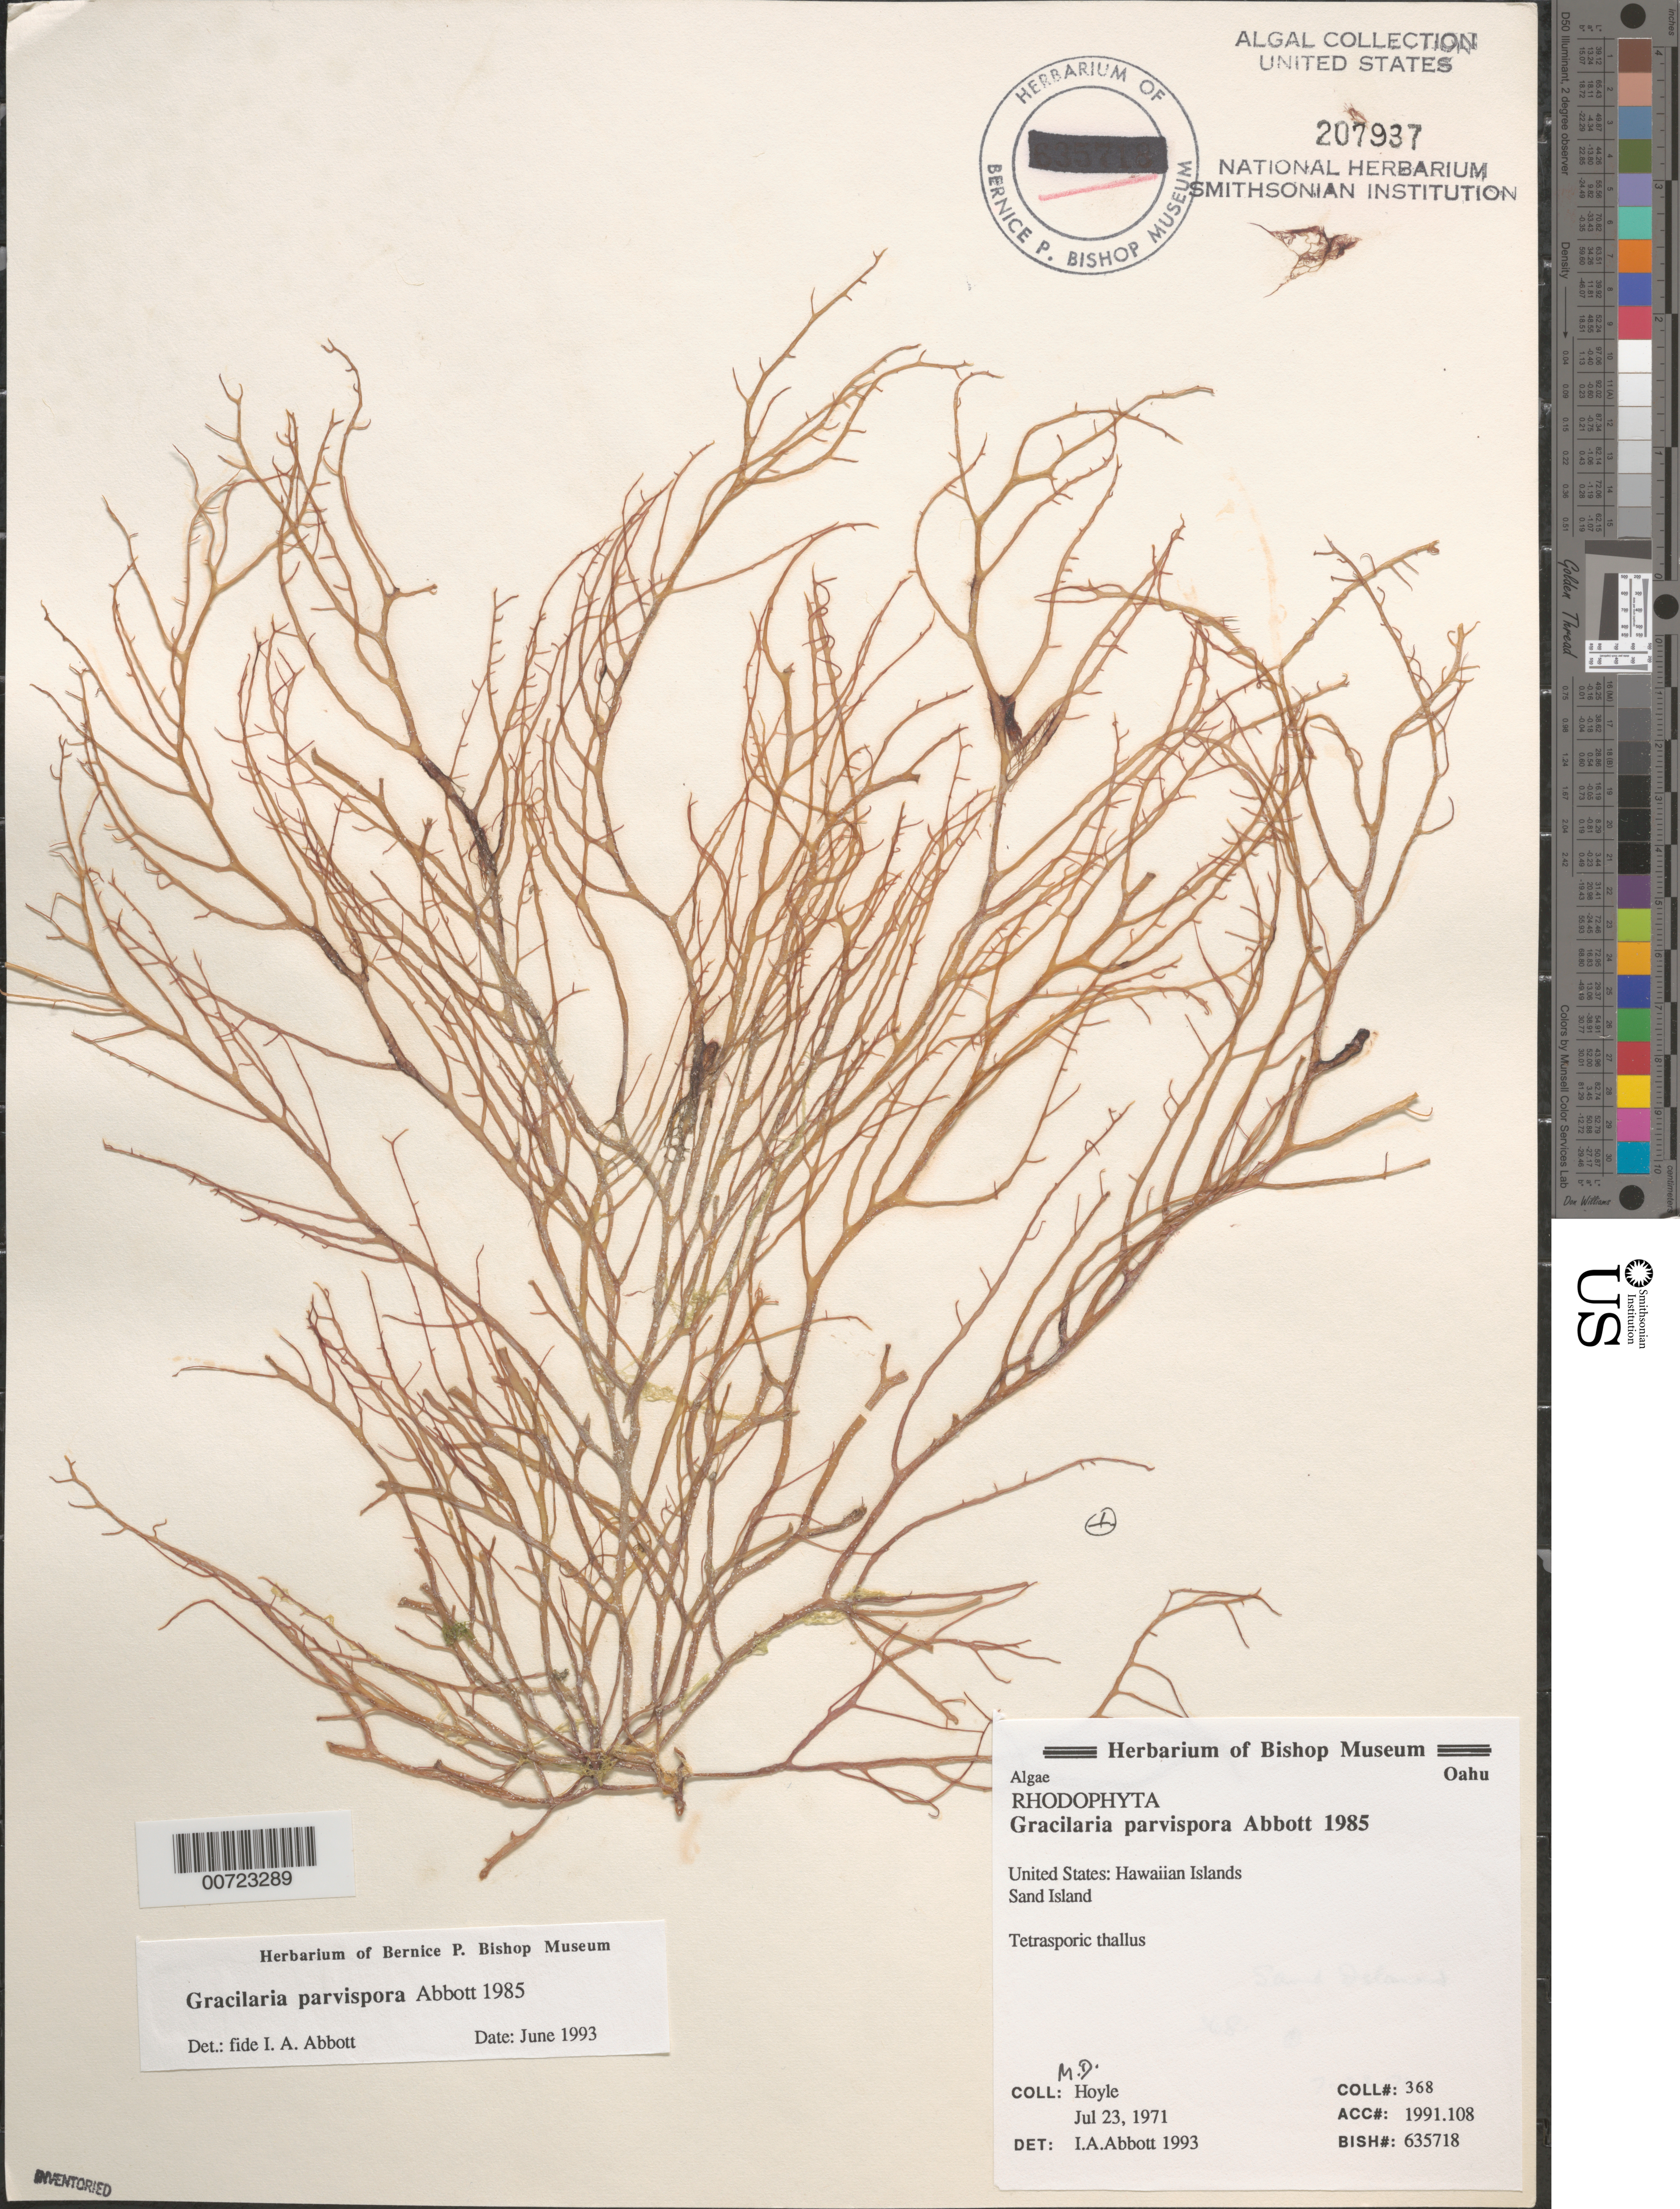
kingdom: Plantae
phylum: Rhodophyta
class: Florideophyceae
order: Gracilariales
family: Gracilariaceae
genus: Gracilaria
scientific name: Gracilaria parvispora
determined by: Abbott, Isabella A.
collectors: M. Hoyle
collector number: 368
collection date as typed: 23 Jul 1971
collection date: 1971-07-23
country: United States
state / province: Hawaii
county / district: Honolulu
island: Oahu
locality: Sand Island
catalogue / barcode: US 207937